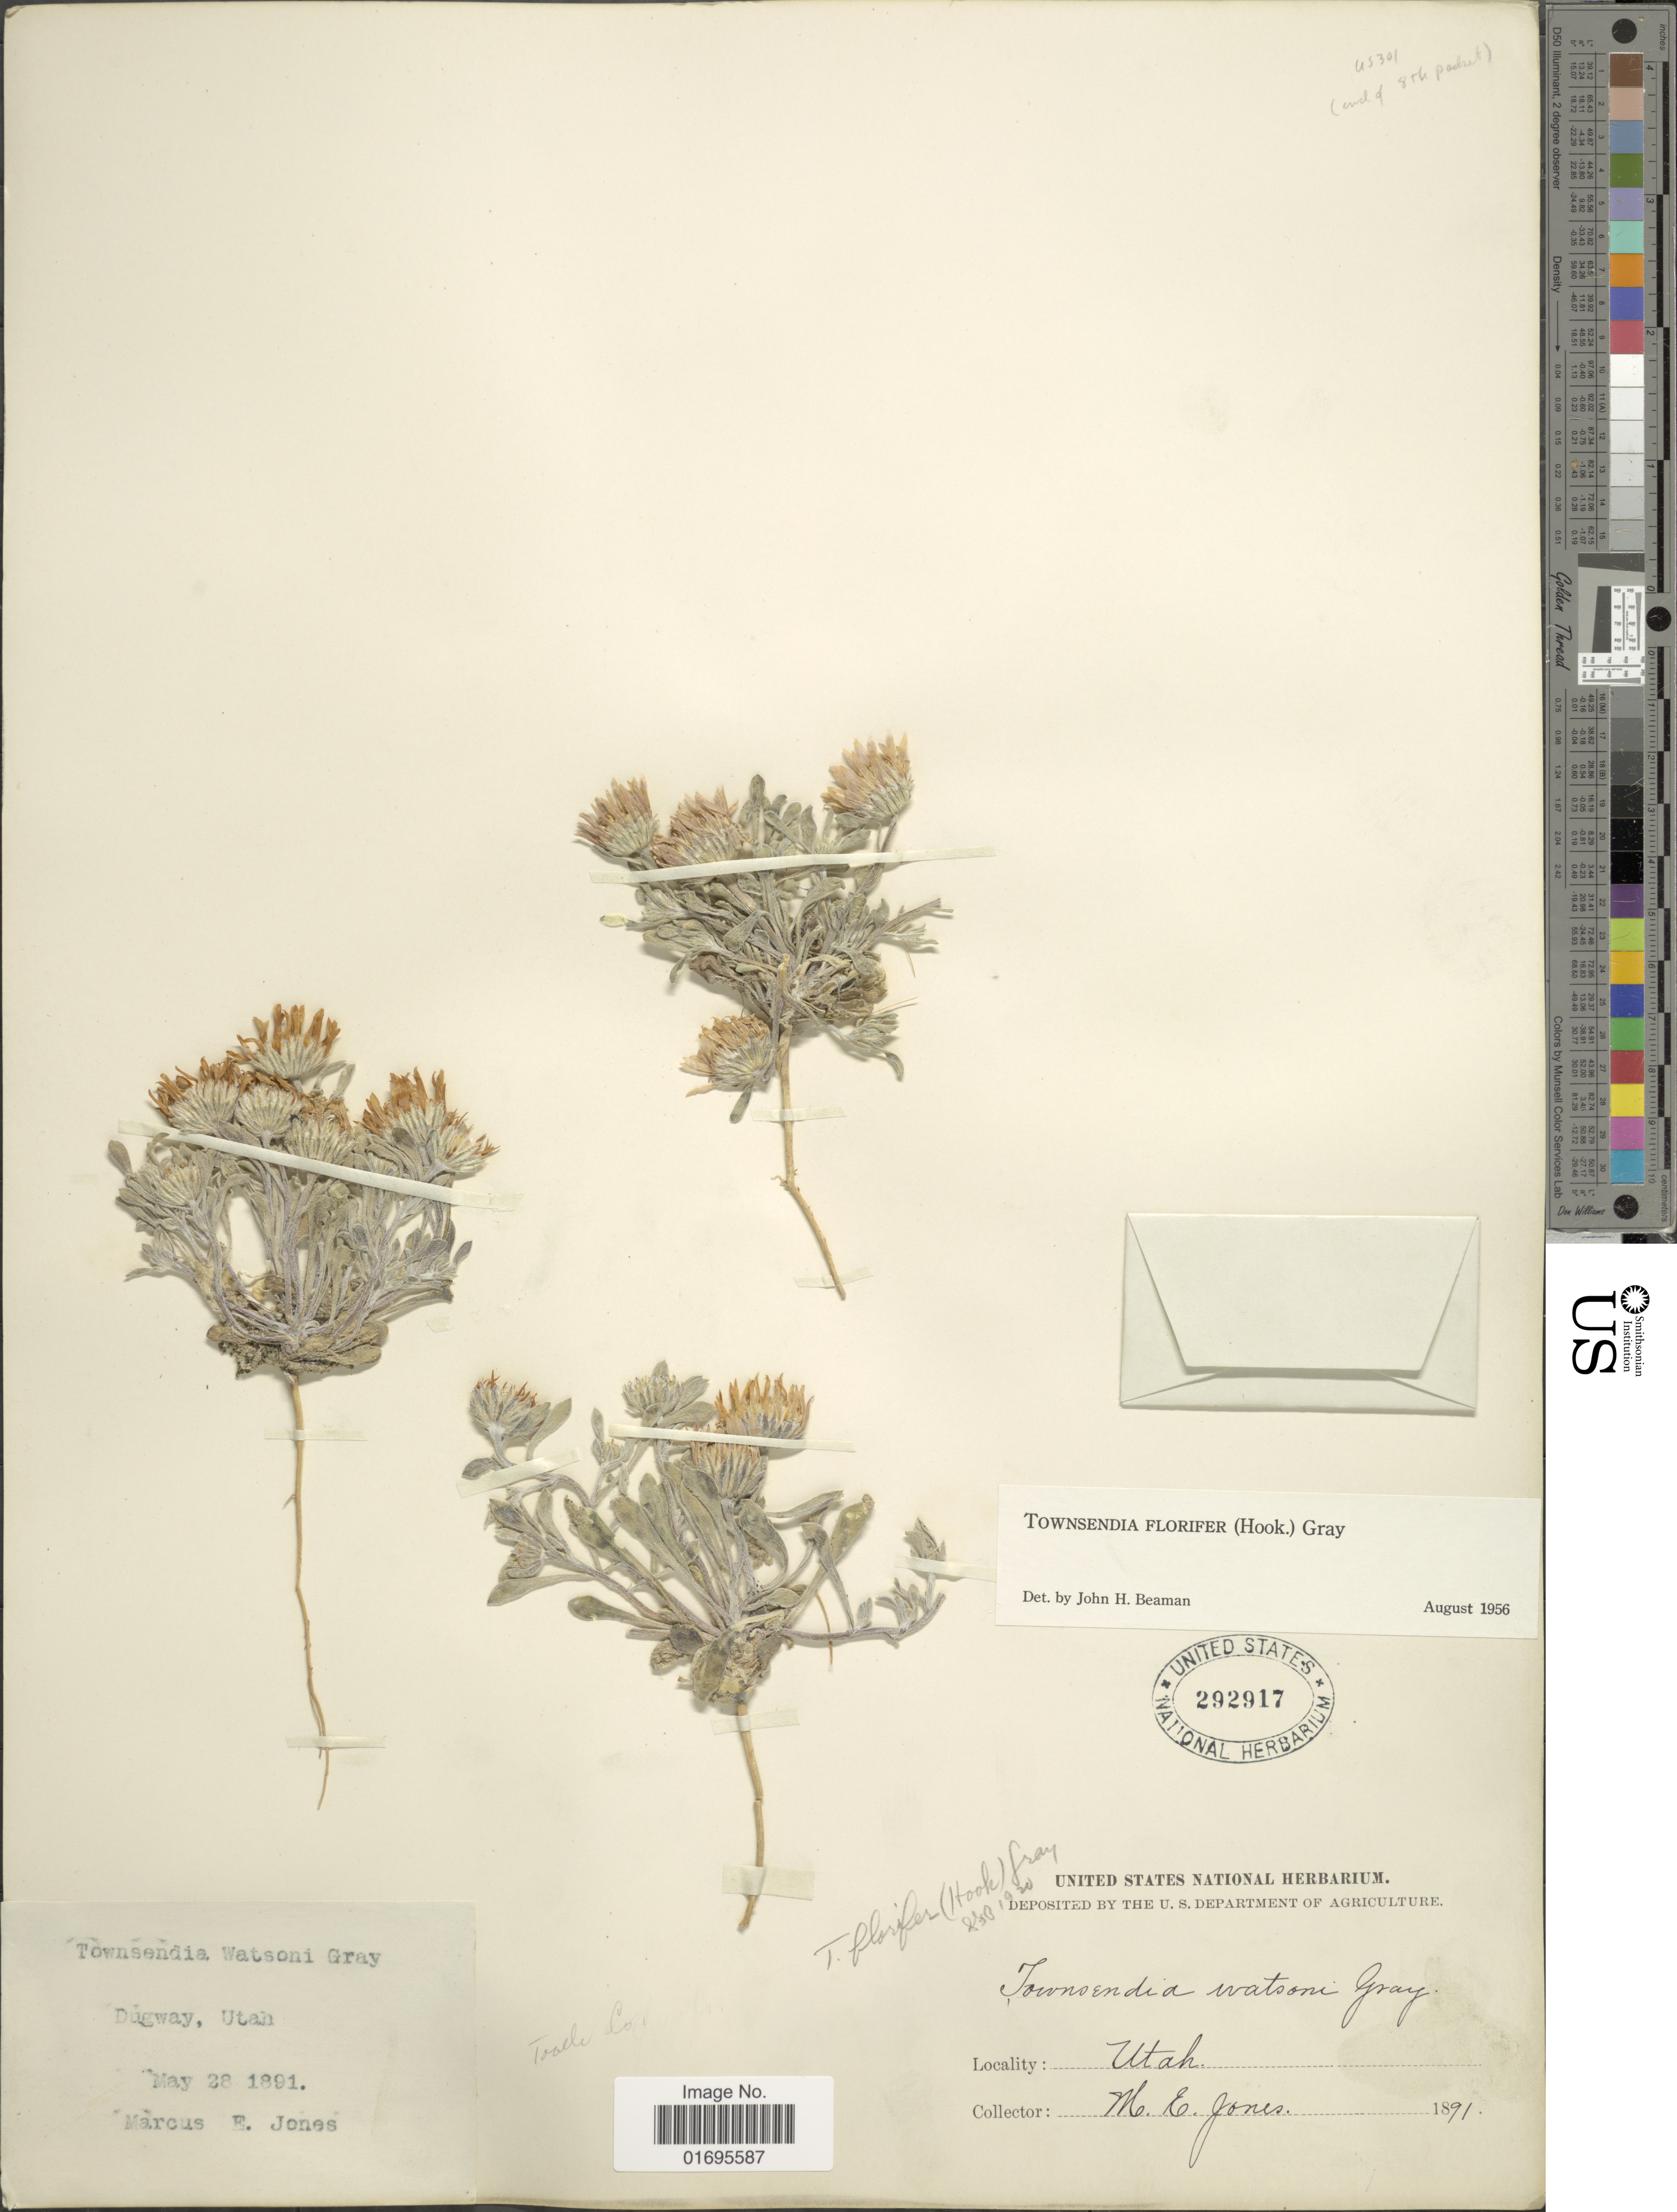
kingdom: Plantae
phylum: Tracheophyta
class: Magnoliopsida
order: Asterales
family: Asteraceae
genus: Townsendia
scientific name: Townsendia florifer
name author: (Hook.) A. Gray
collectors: M. E. Jones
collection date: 1891-05-28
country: United States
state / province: Utah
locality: Dugway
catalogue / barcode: US 292917